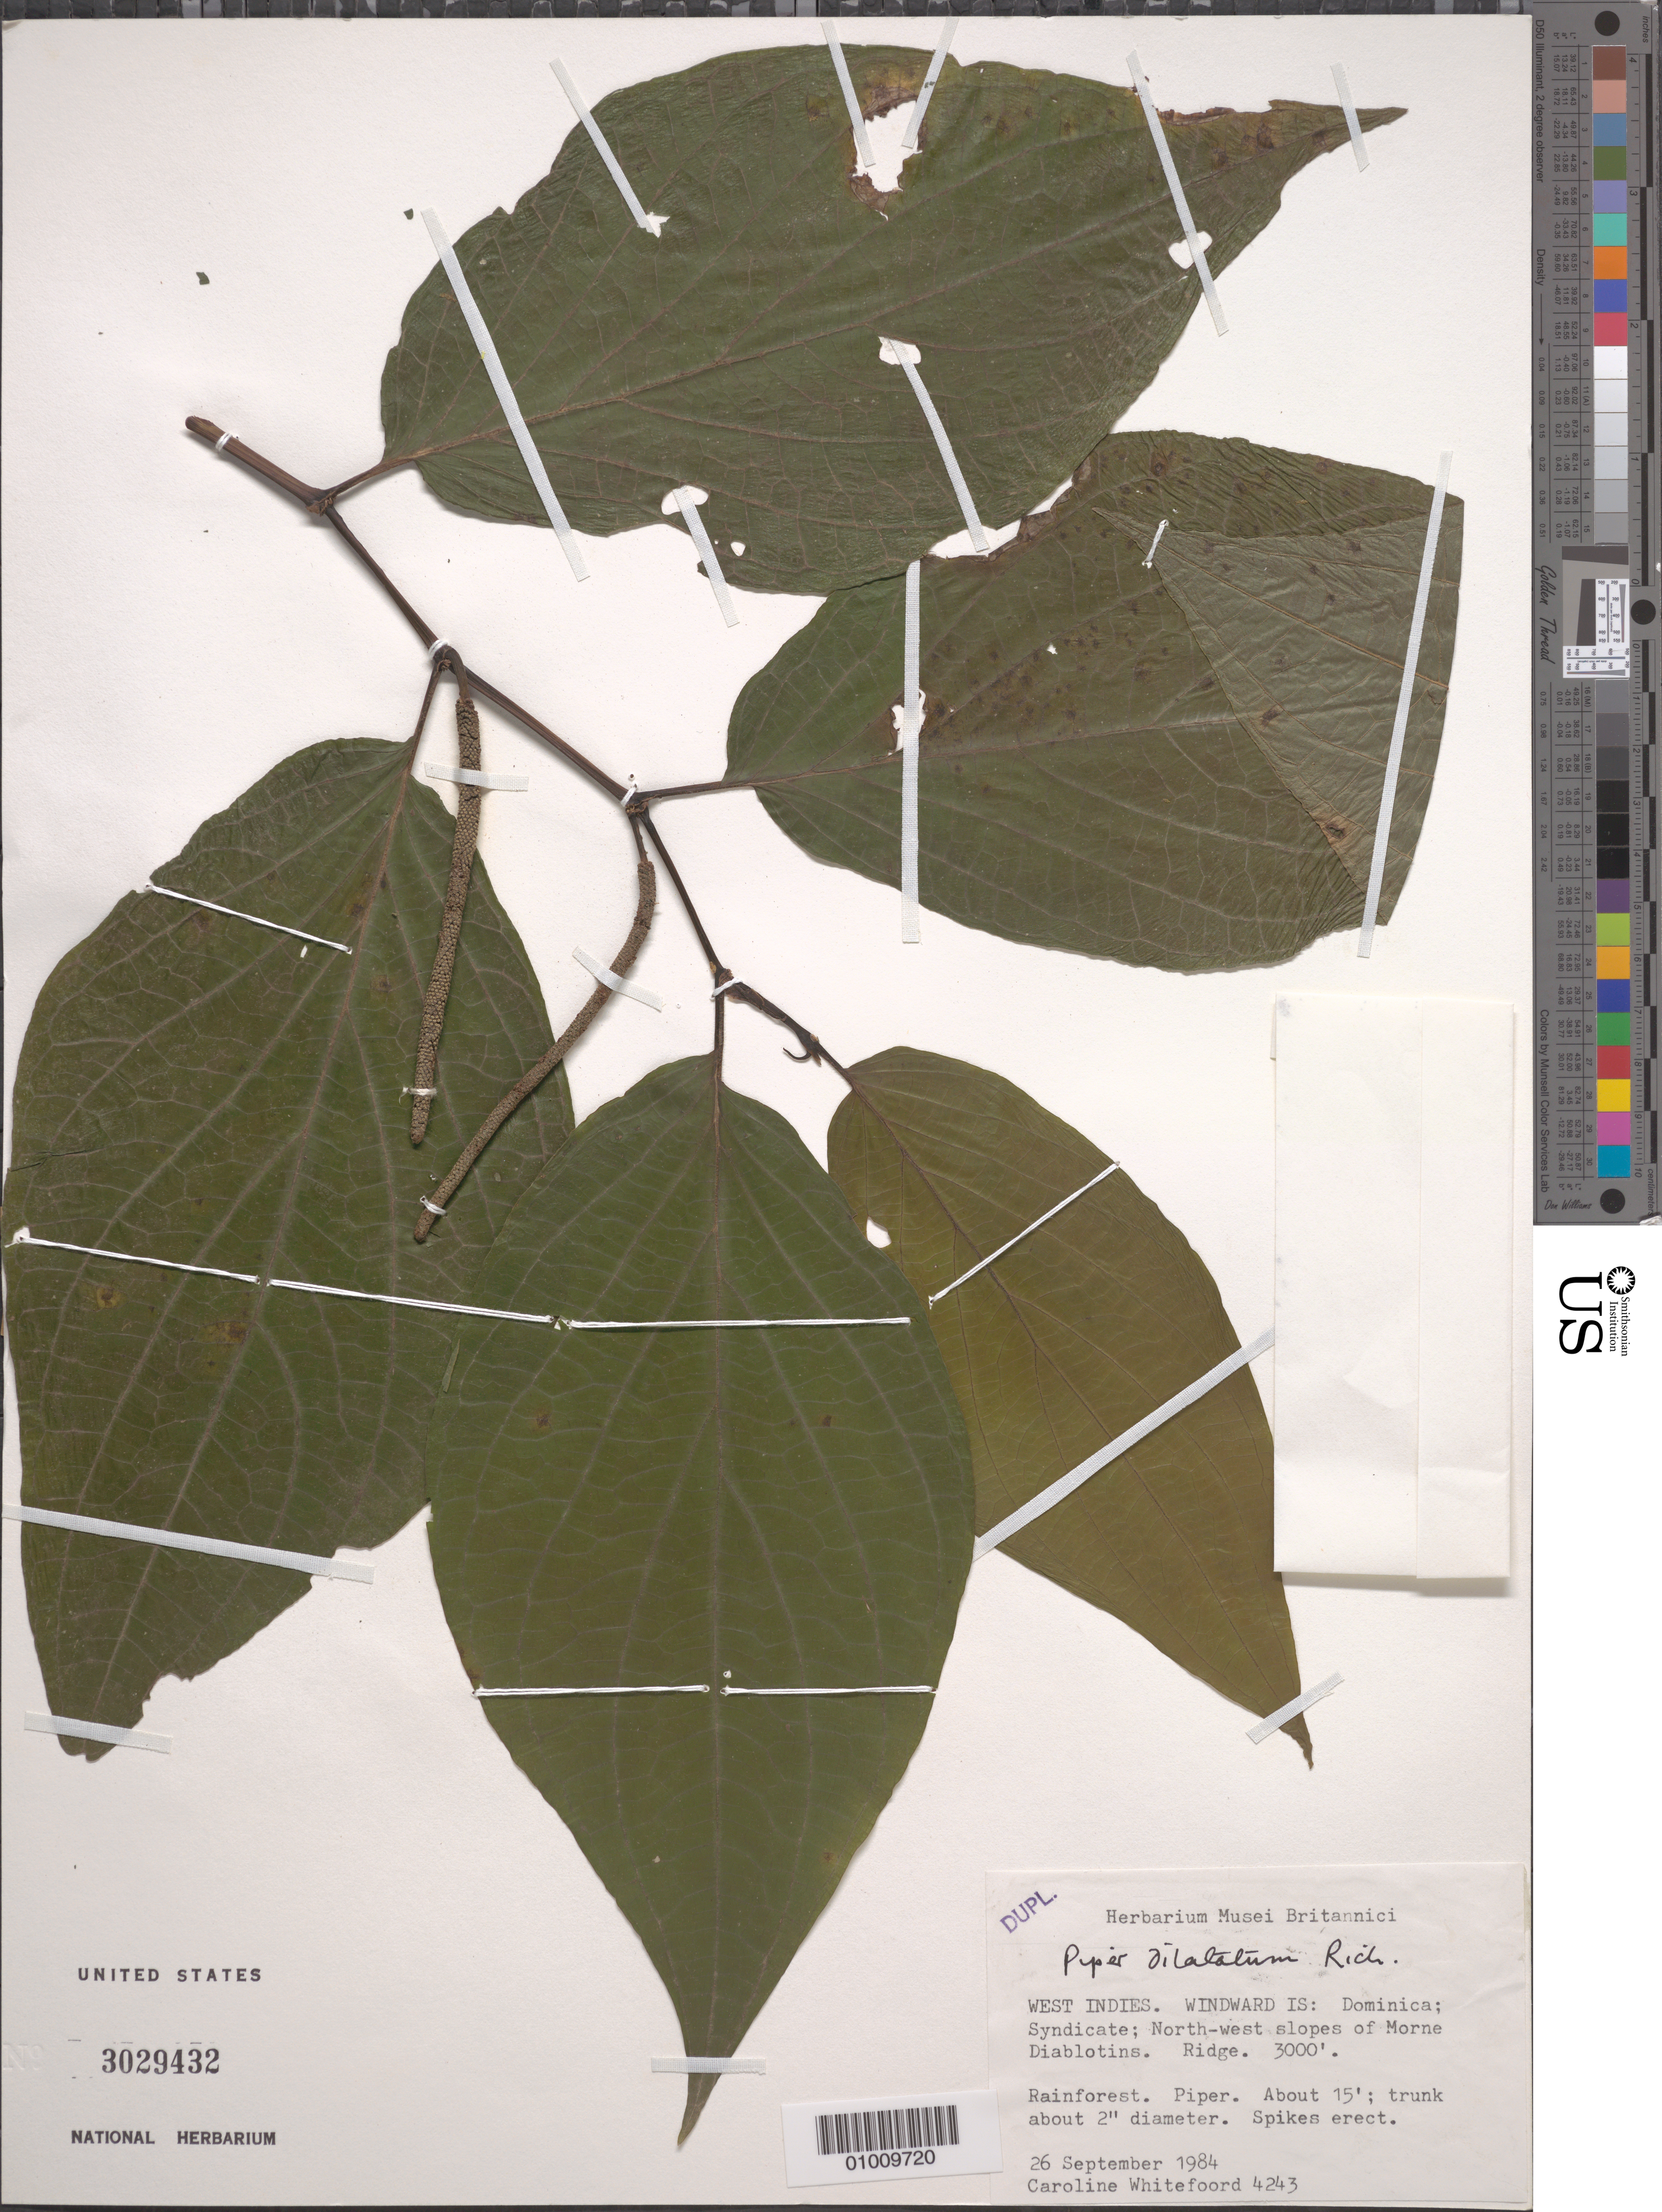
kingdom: Plantae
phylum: Tracheophyta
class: Magnoliopsida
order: Piperales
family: Piperaceae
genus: Piper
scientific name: Piper dilatatum var. dilatatum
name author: Rich.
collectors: C. Whitefoord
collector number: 4243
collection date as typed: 26 Sep 1984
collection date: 1984-09-26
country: Dominica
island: Dominica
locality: Syndicate; NE slopes of Morne Diablotins. Ridge. Rainforest.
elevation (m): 914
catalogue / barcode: US 3029432